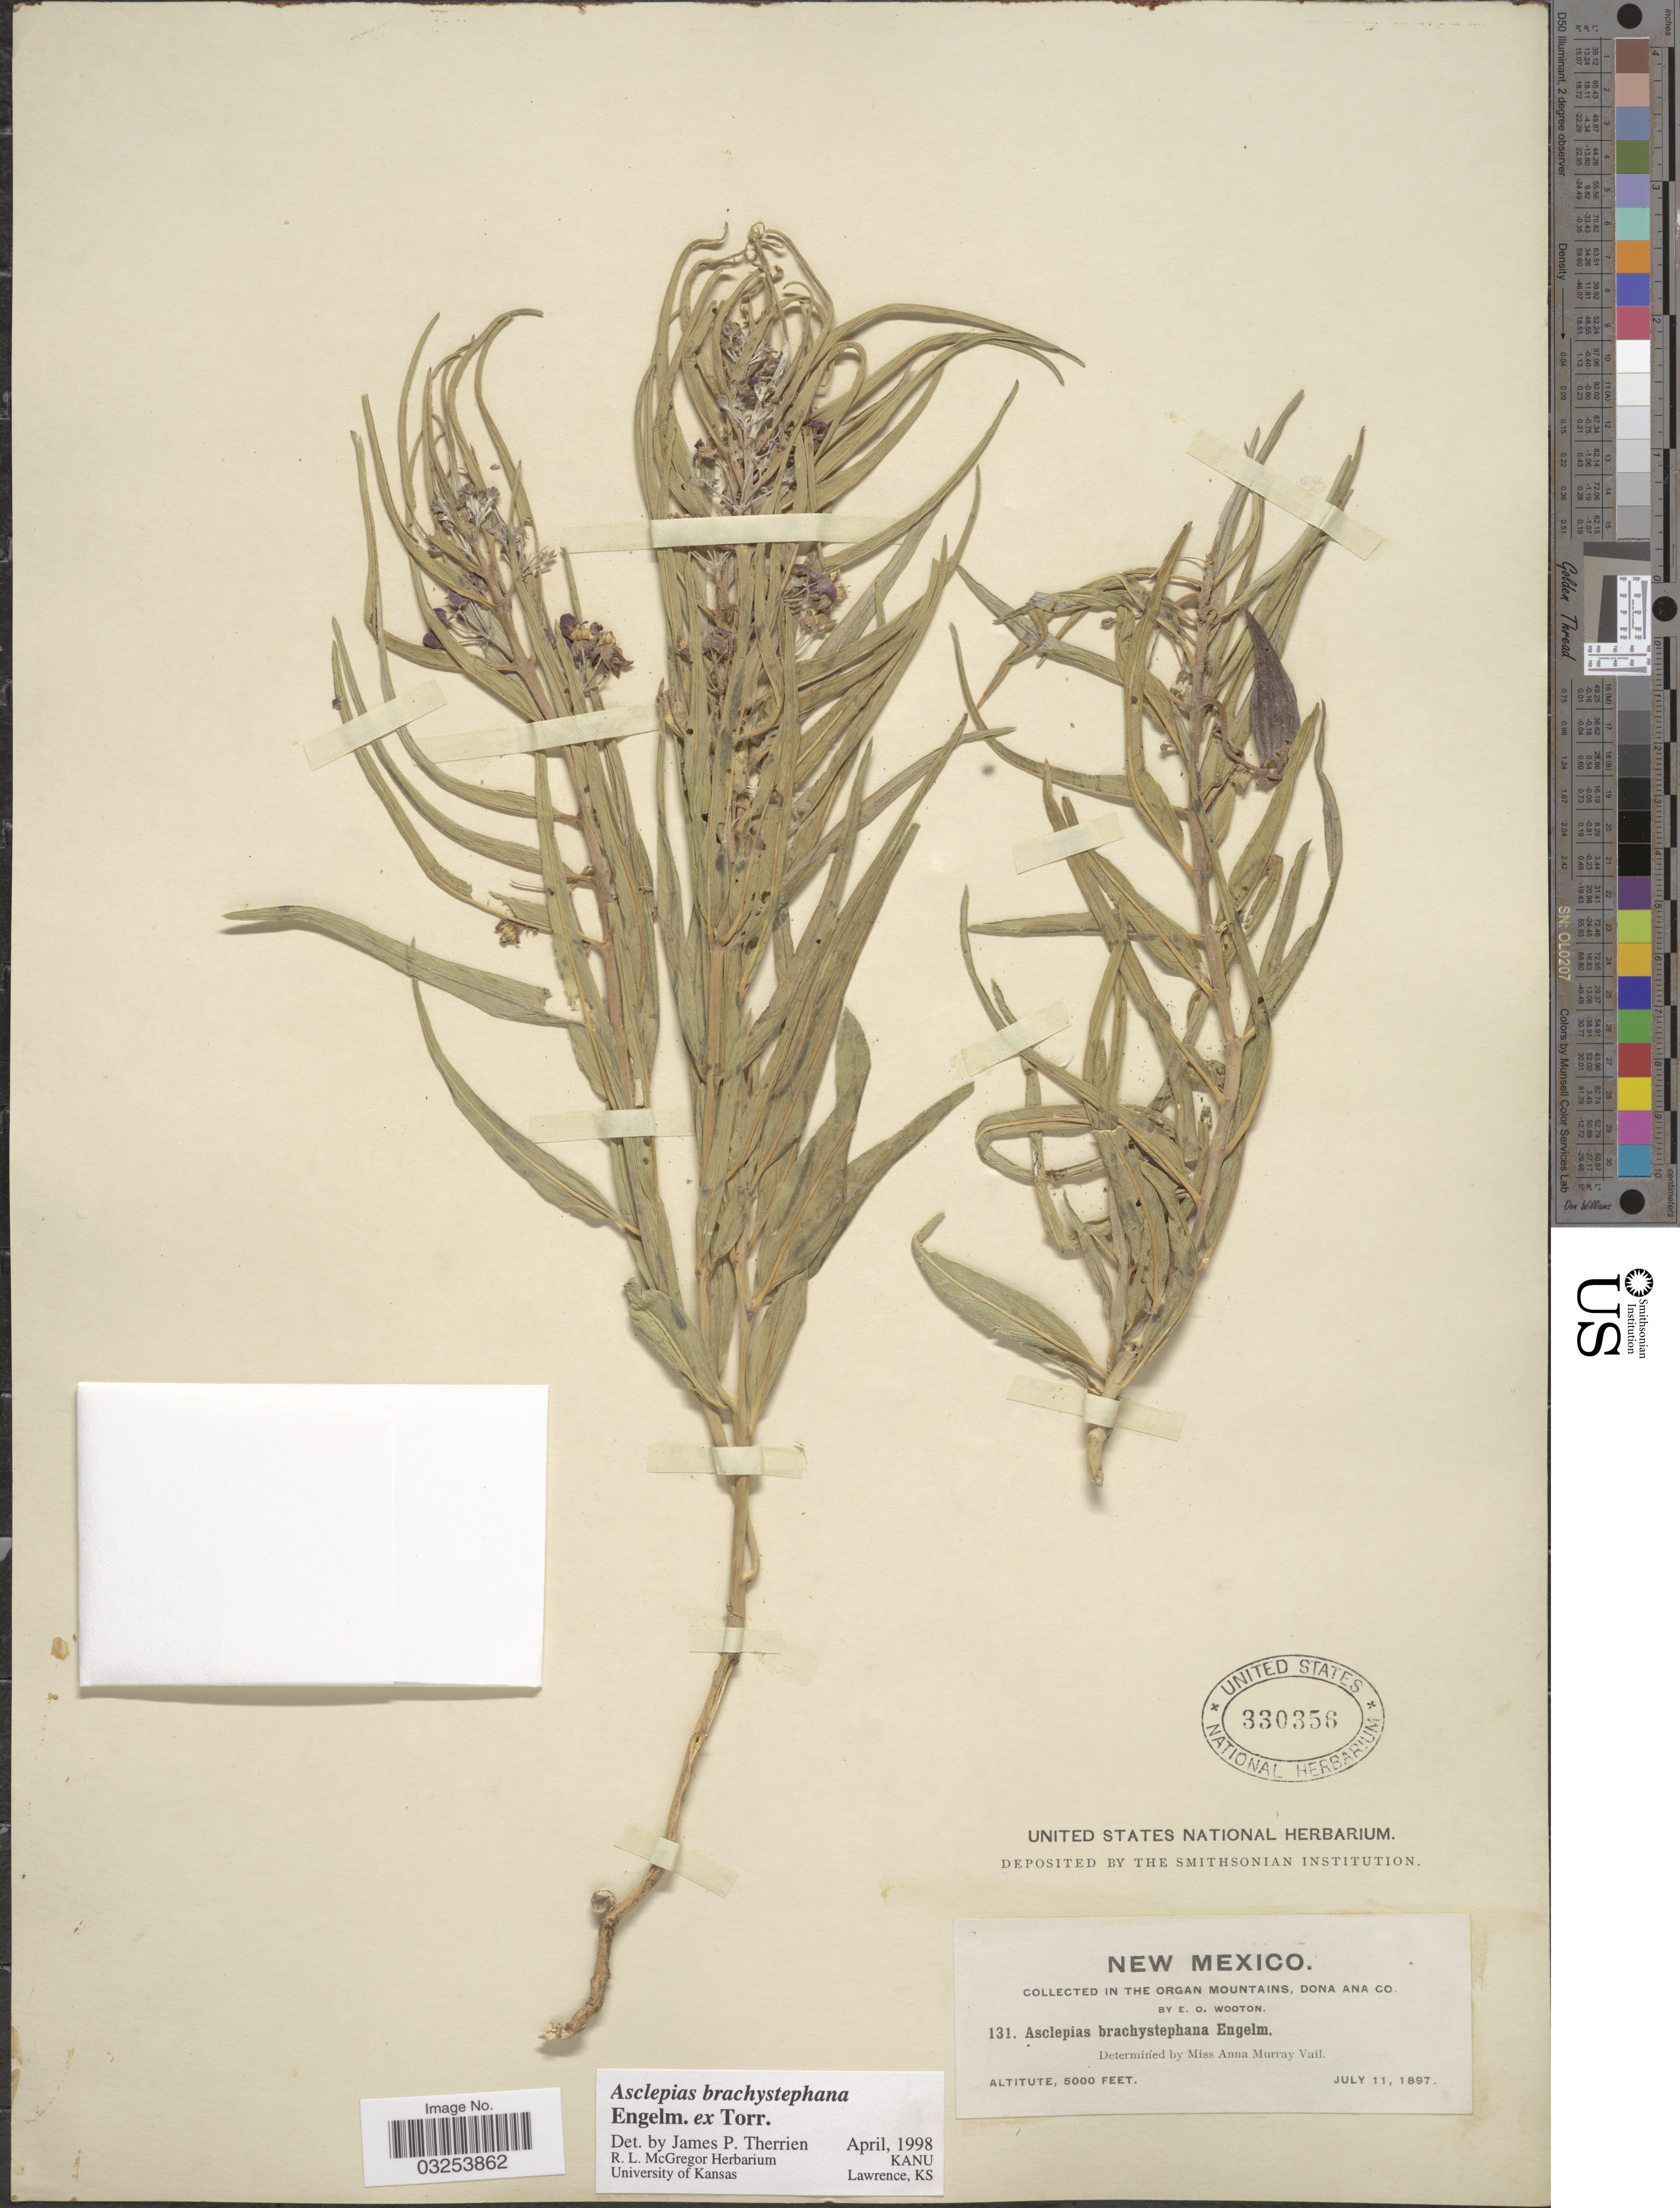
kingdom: Plantae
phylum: Tracheophyta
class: Magnoliopsida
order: Gentianales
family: Apocynaceae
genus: Asclepias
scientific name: Asclepias brachystephana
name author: Engelm. ex Torr.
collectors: E. O. Wooton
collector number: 131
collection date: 1897-07-11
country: United States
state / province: New Mexico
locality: Organ Mountains, Dona Ana Co.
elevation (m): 1524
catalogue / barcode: US 330356